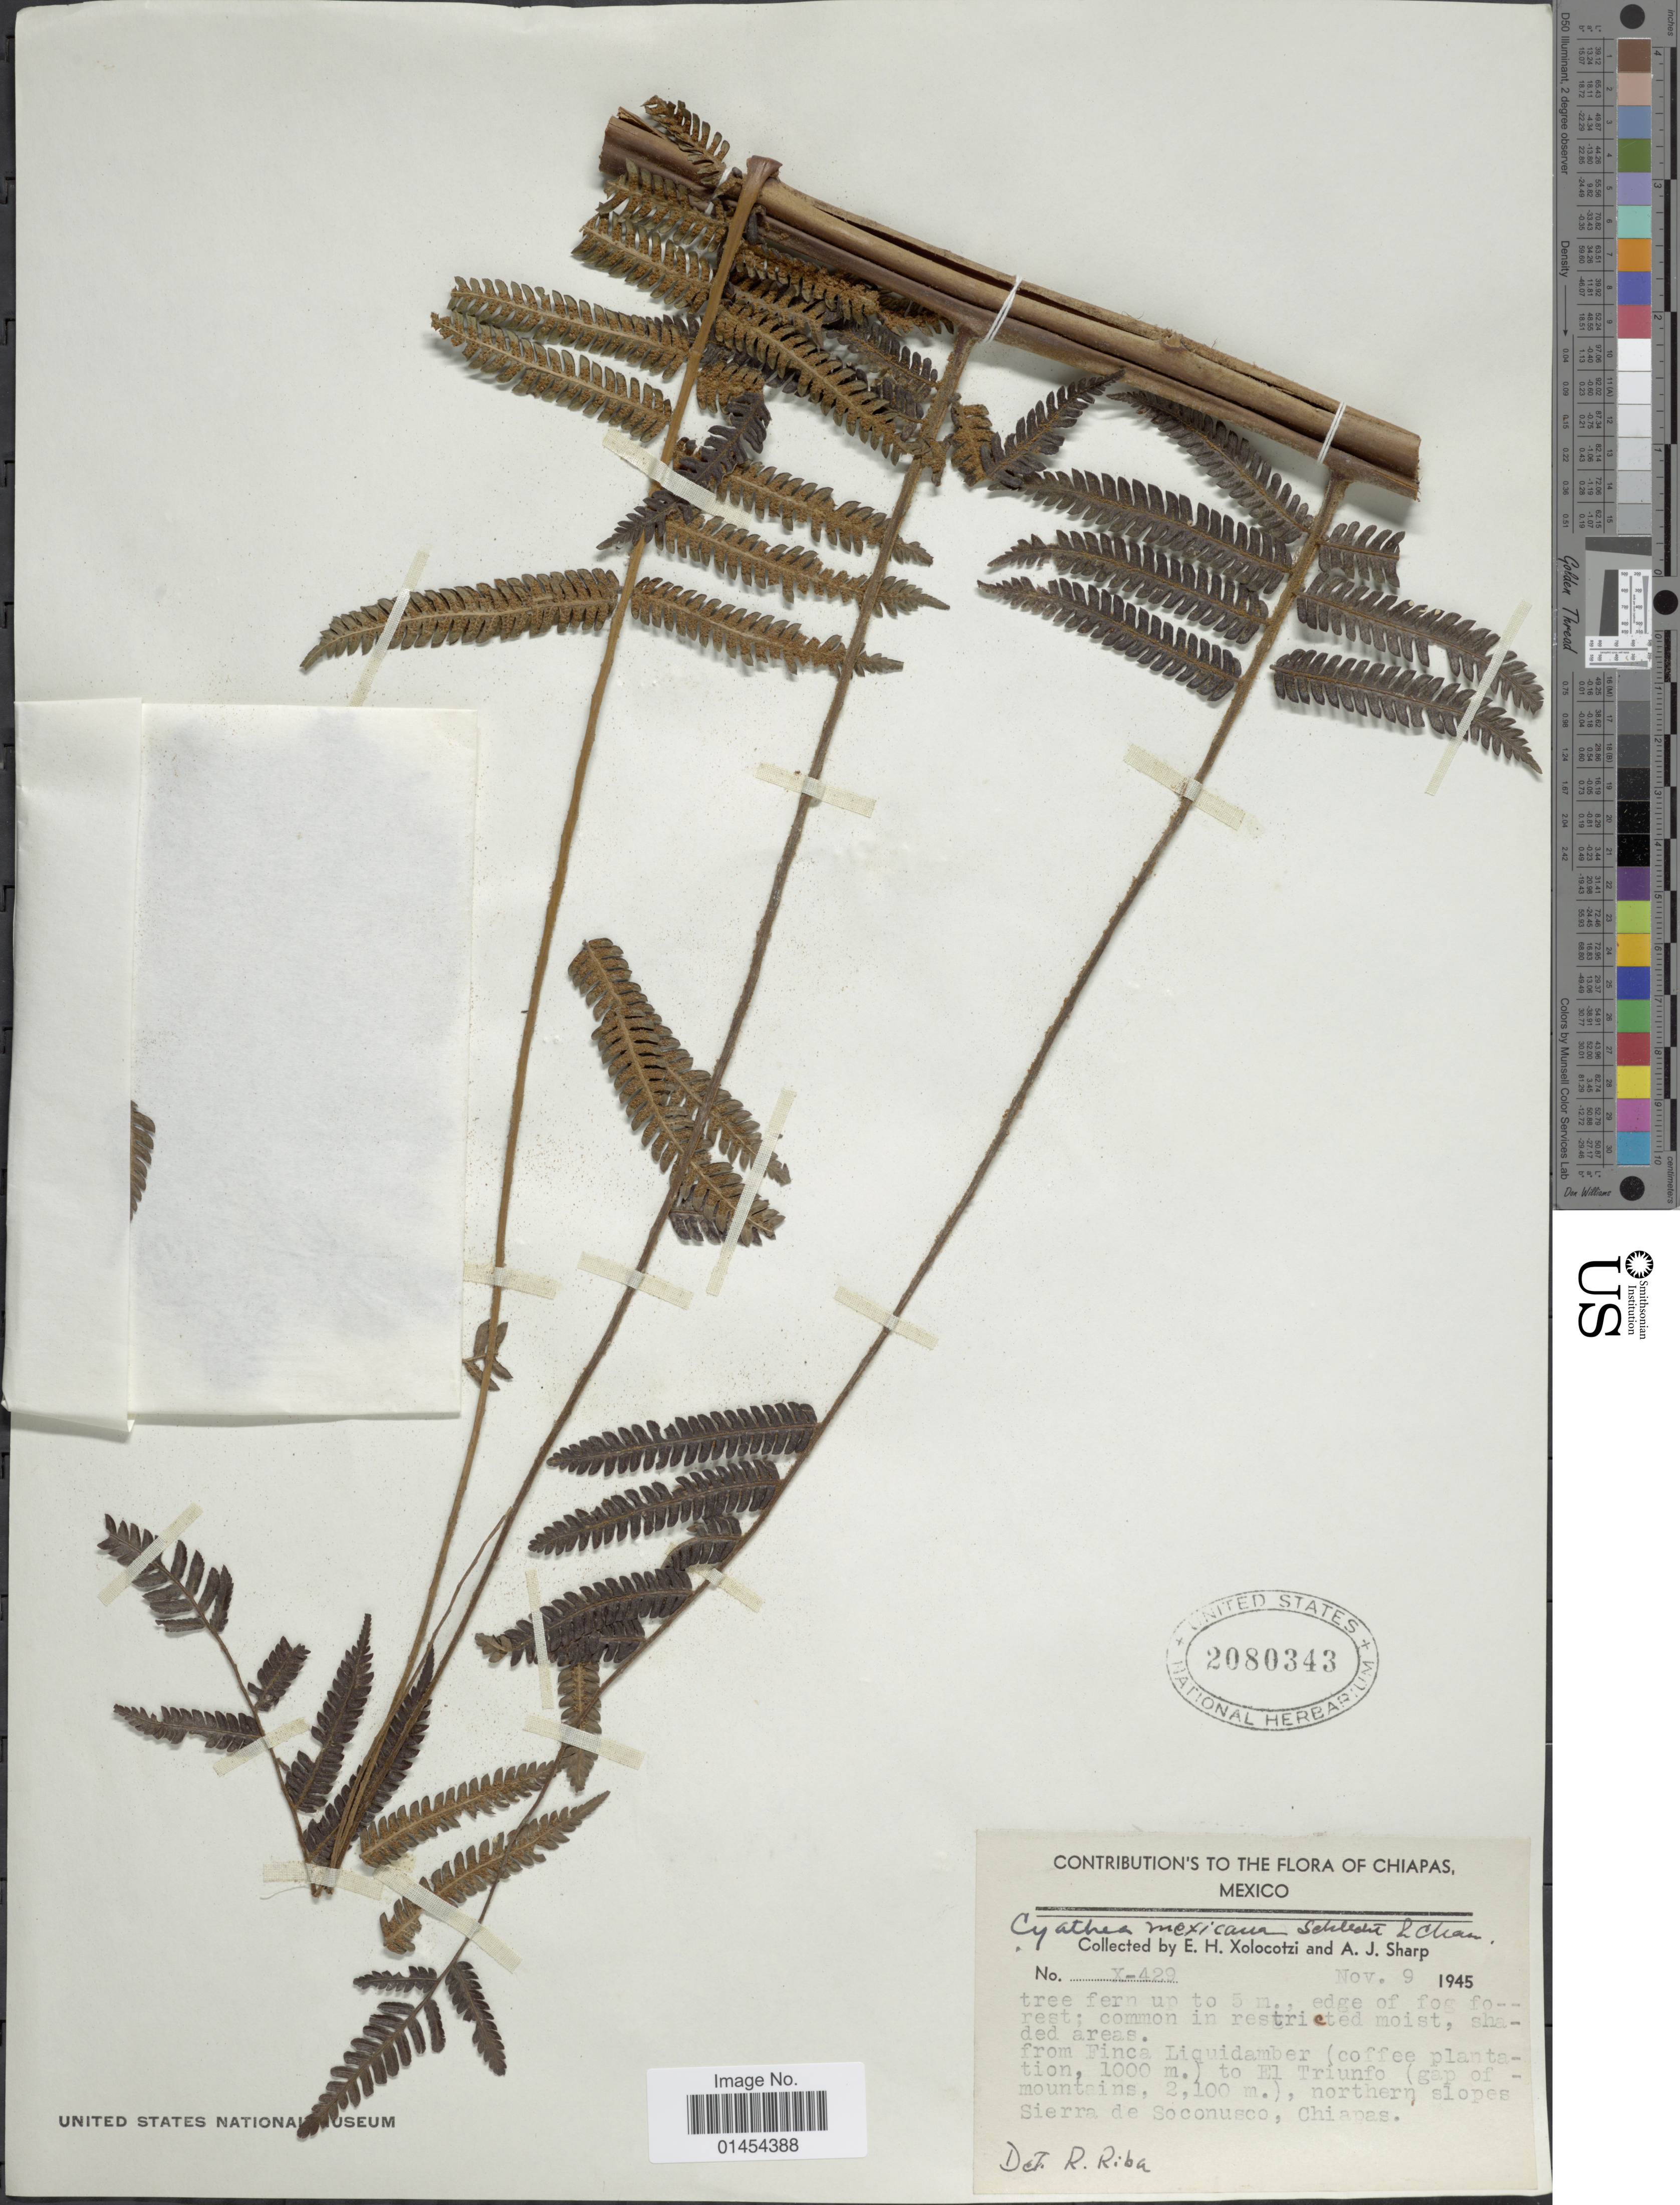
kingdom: Plantae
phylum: Tracheophyta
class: Polypodiopsida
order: Cyatheales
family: Cyatheaceae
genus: Alsophila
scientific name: Alsophila firma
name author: (Baker) D.S. Conant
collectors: E. I. Hernández-X. & A. J. Sharp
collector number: X-429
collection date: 1945-11-09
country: Mexico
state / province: Chiapas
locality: From Finca Liquidamber (coffee plantation), to El Triunfo (gap ofmountains), northern slopes Sierra de Soconusco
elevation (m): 1000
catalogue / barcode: US 2080343